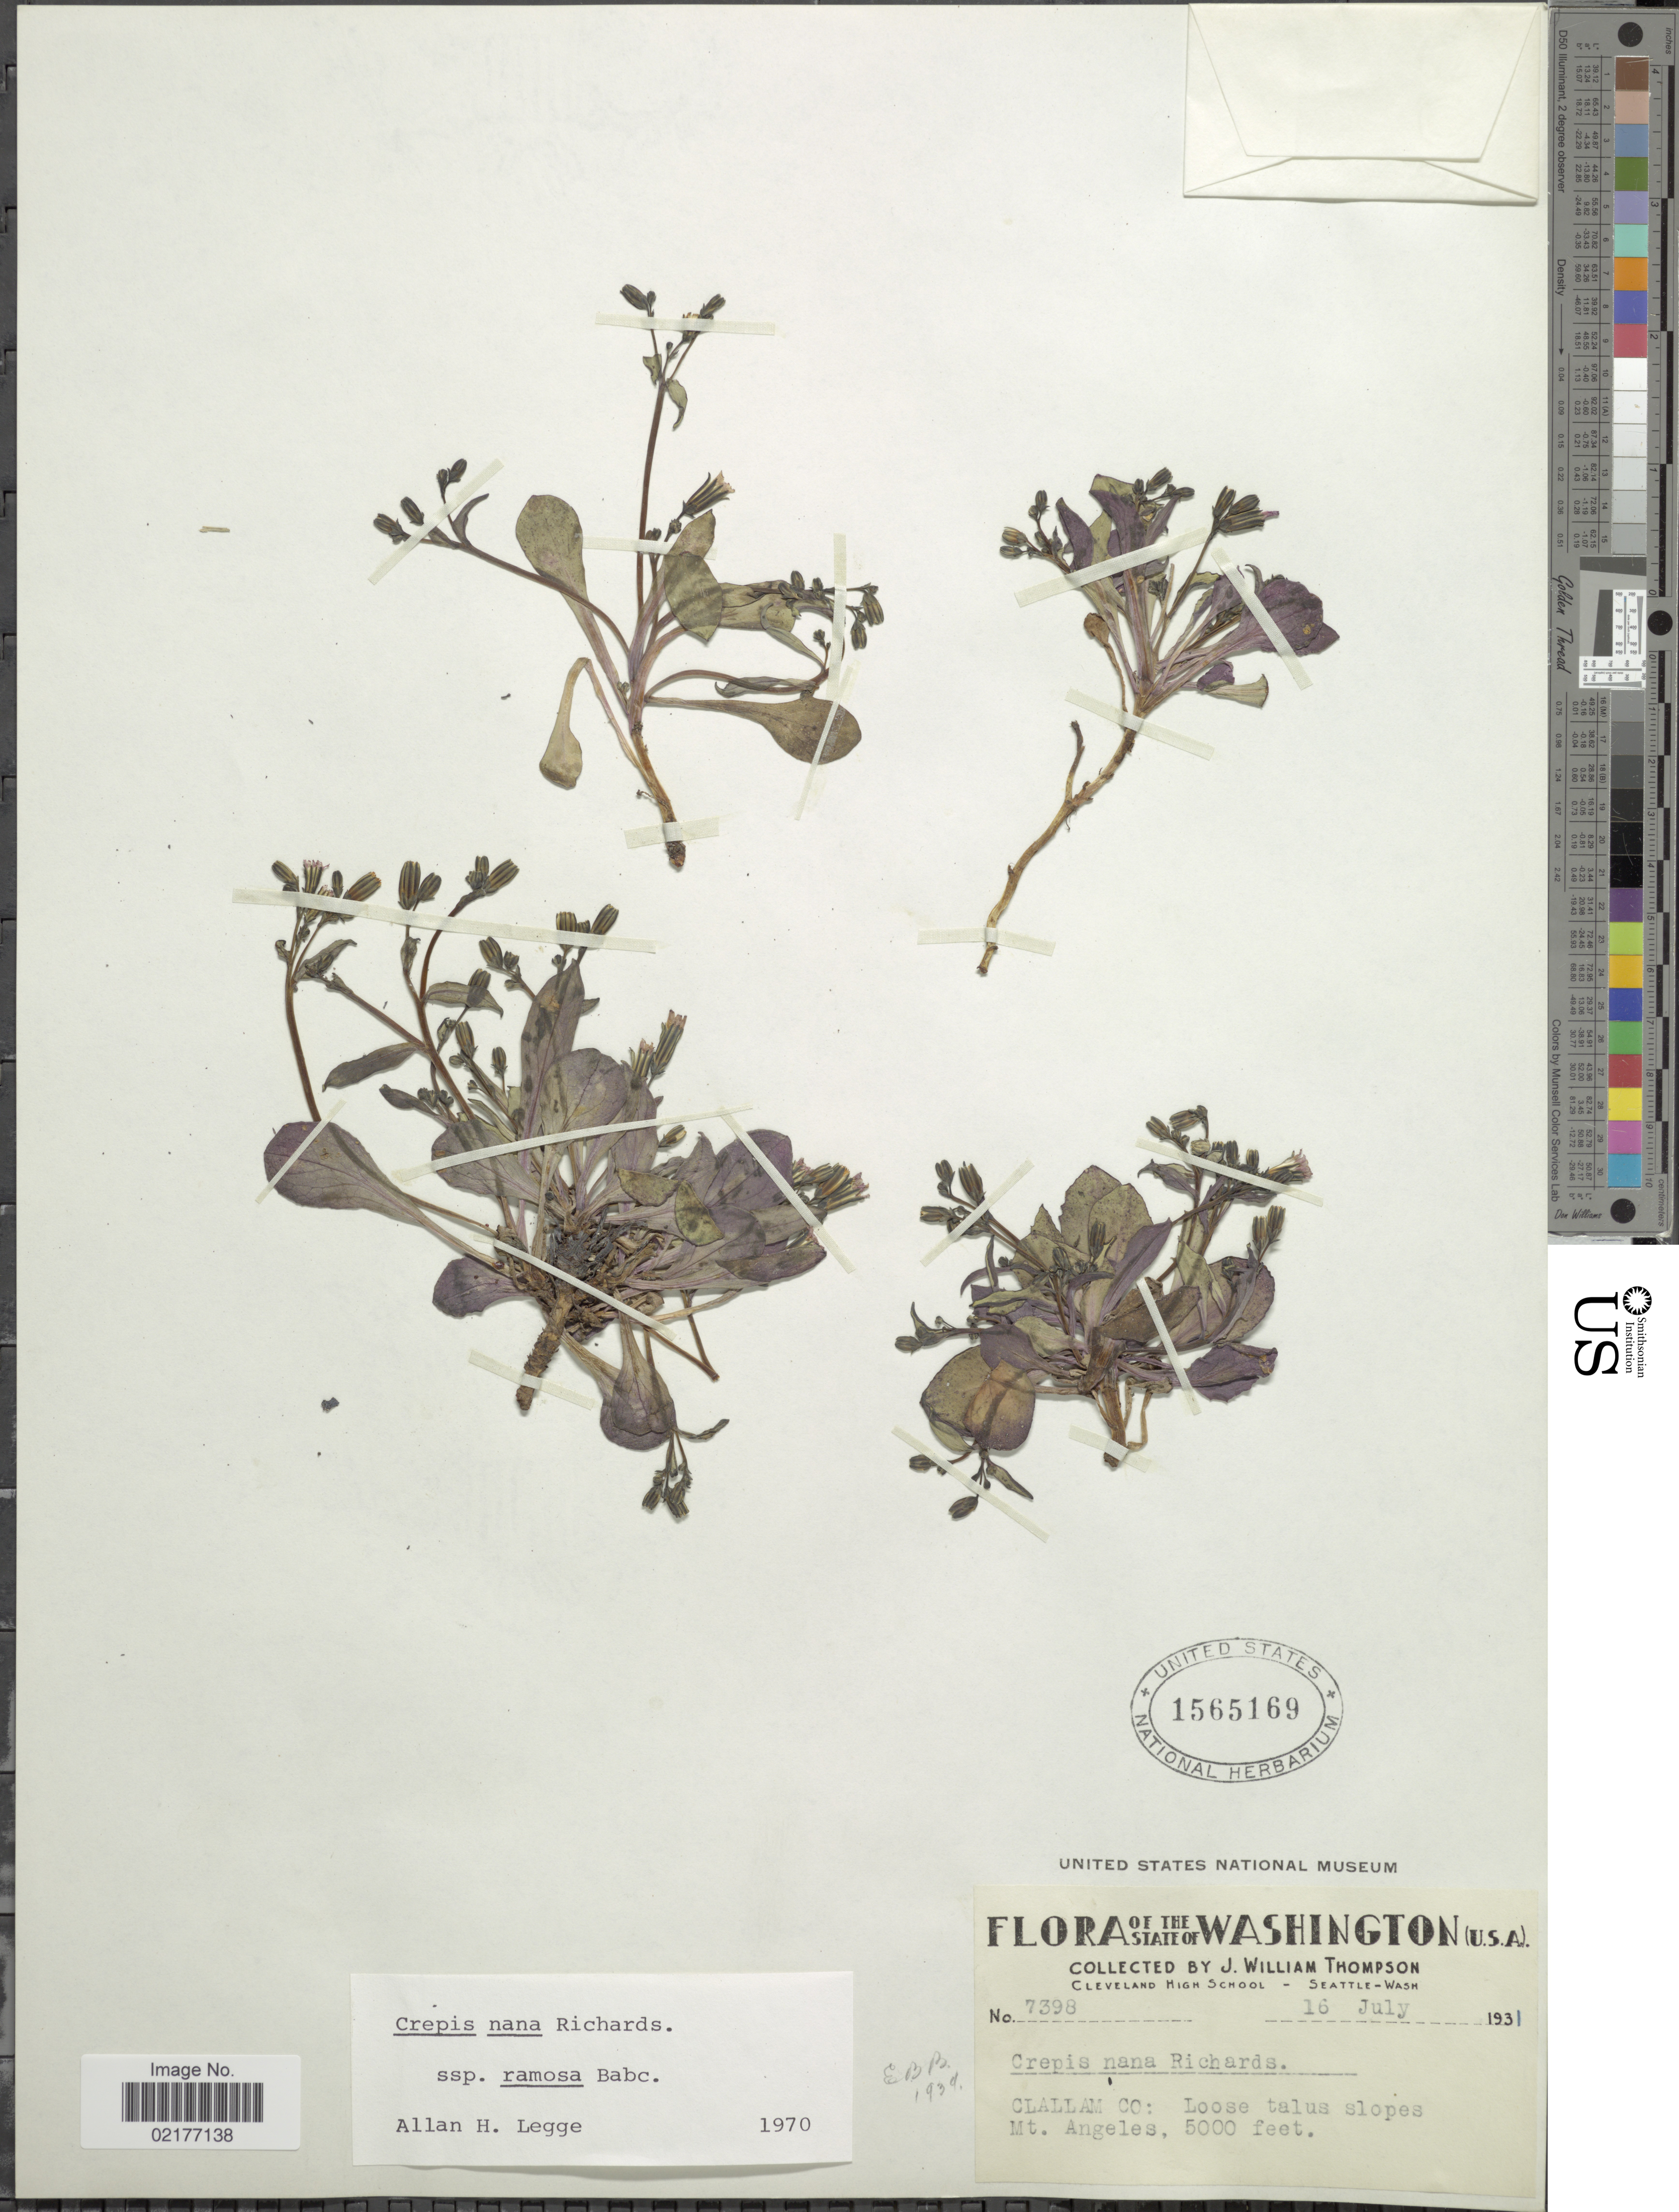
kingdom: Plantae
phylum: Tracheophyta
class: Magnoliopsida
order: Asterales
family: Asteraceae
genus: Askellia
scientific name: Askellia pygmaea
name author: (Ledeb.) Sennikov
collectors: J. W. Thompson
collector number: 7398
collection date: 1931-07-16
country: United States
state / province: Washington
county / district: Clallam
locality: The State of Washington, Clallam Co: Loose talus slopes Mt. Angeles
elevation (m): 1524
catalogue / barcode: US 1565169